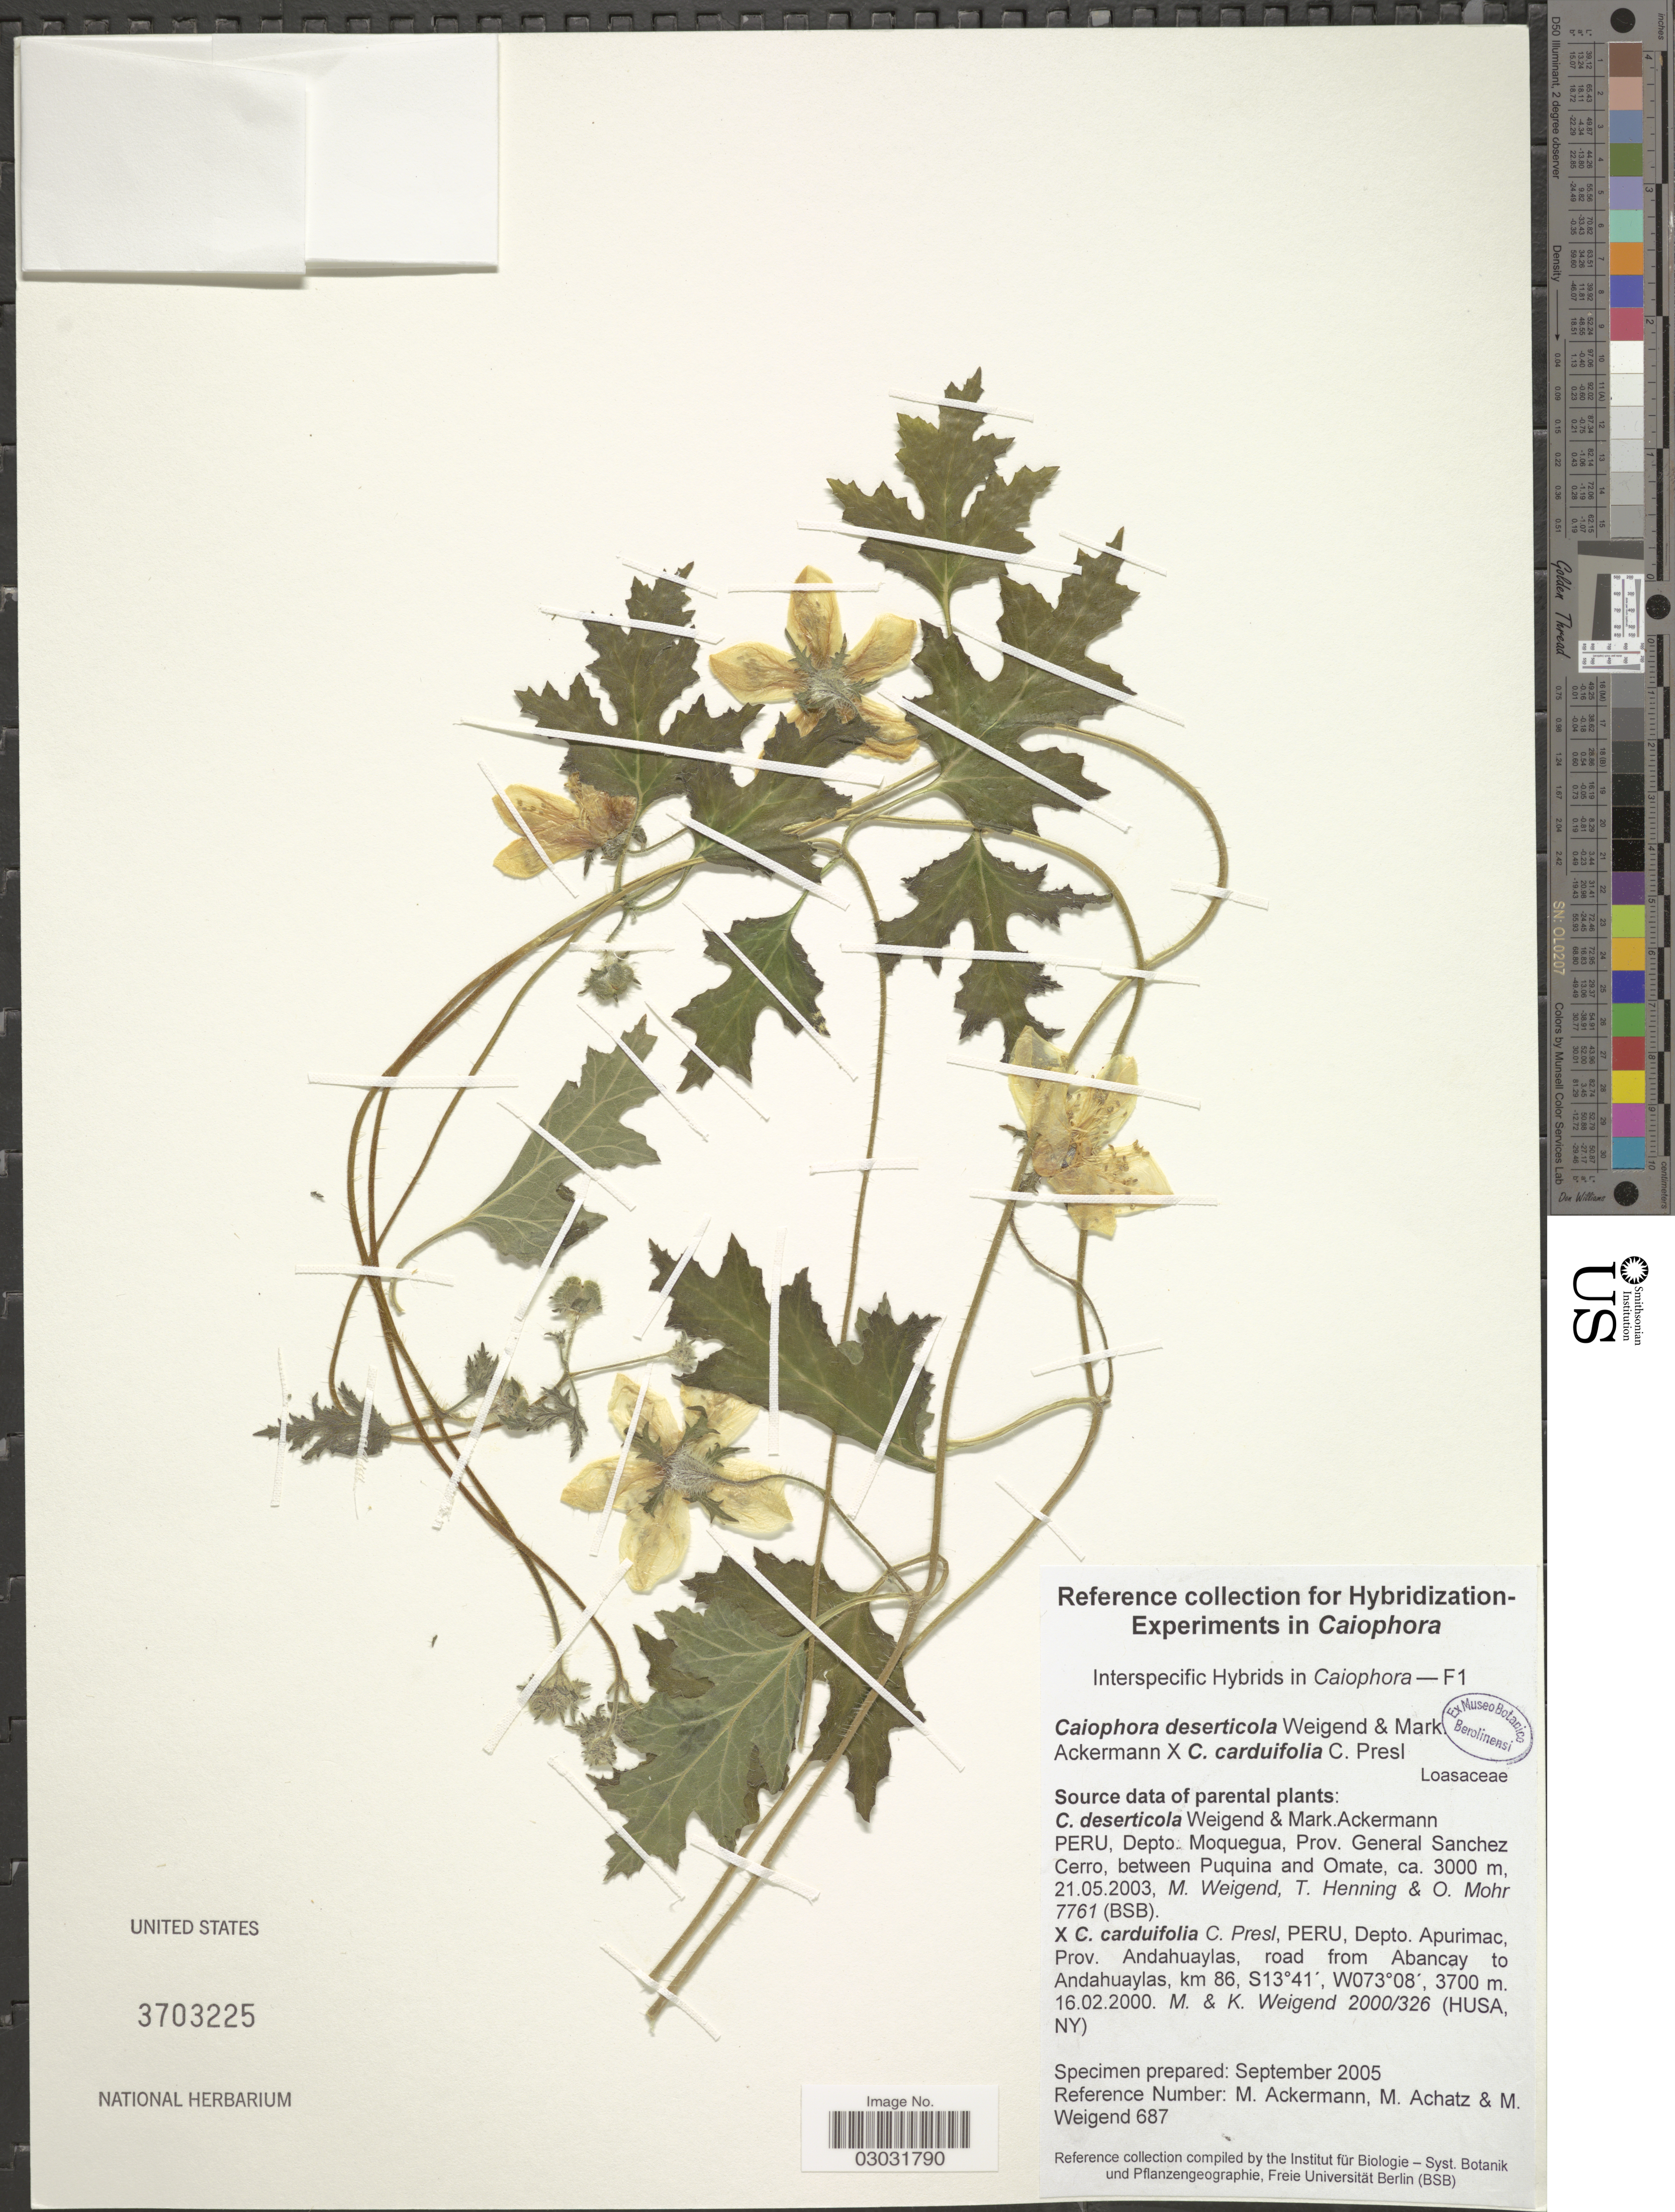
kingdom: Plantae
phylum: Tracheophyta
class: Magnoliopsida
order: Cornales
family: Loasaceae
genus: Caiophora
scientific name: Caiophora deserticola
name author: Weigend & Mark. Ackermann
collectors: M. Ackermann, M. Achatz & M. Weigend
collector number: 687?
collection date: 2000-02-16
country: Peru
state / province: Apurímac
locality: Depto. Apurimac, Prov. Andahuaylas, road from Abancay to Andahuaylas, km 86.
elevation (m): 3700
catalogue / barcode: US 3703225